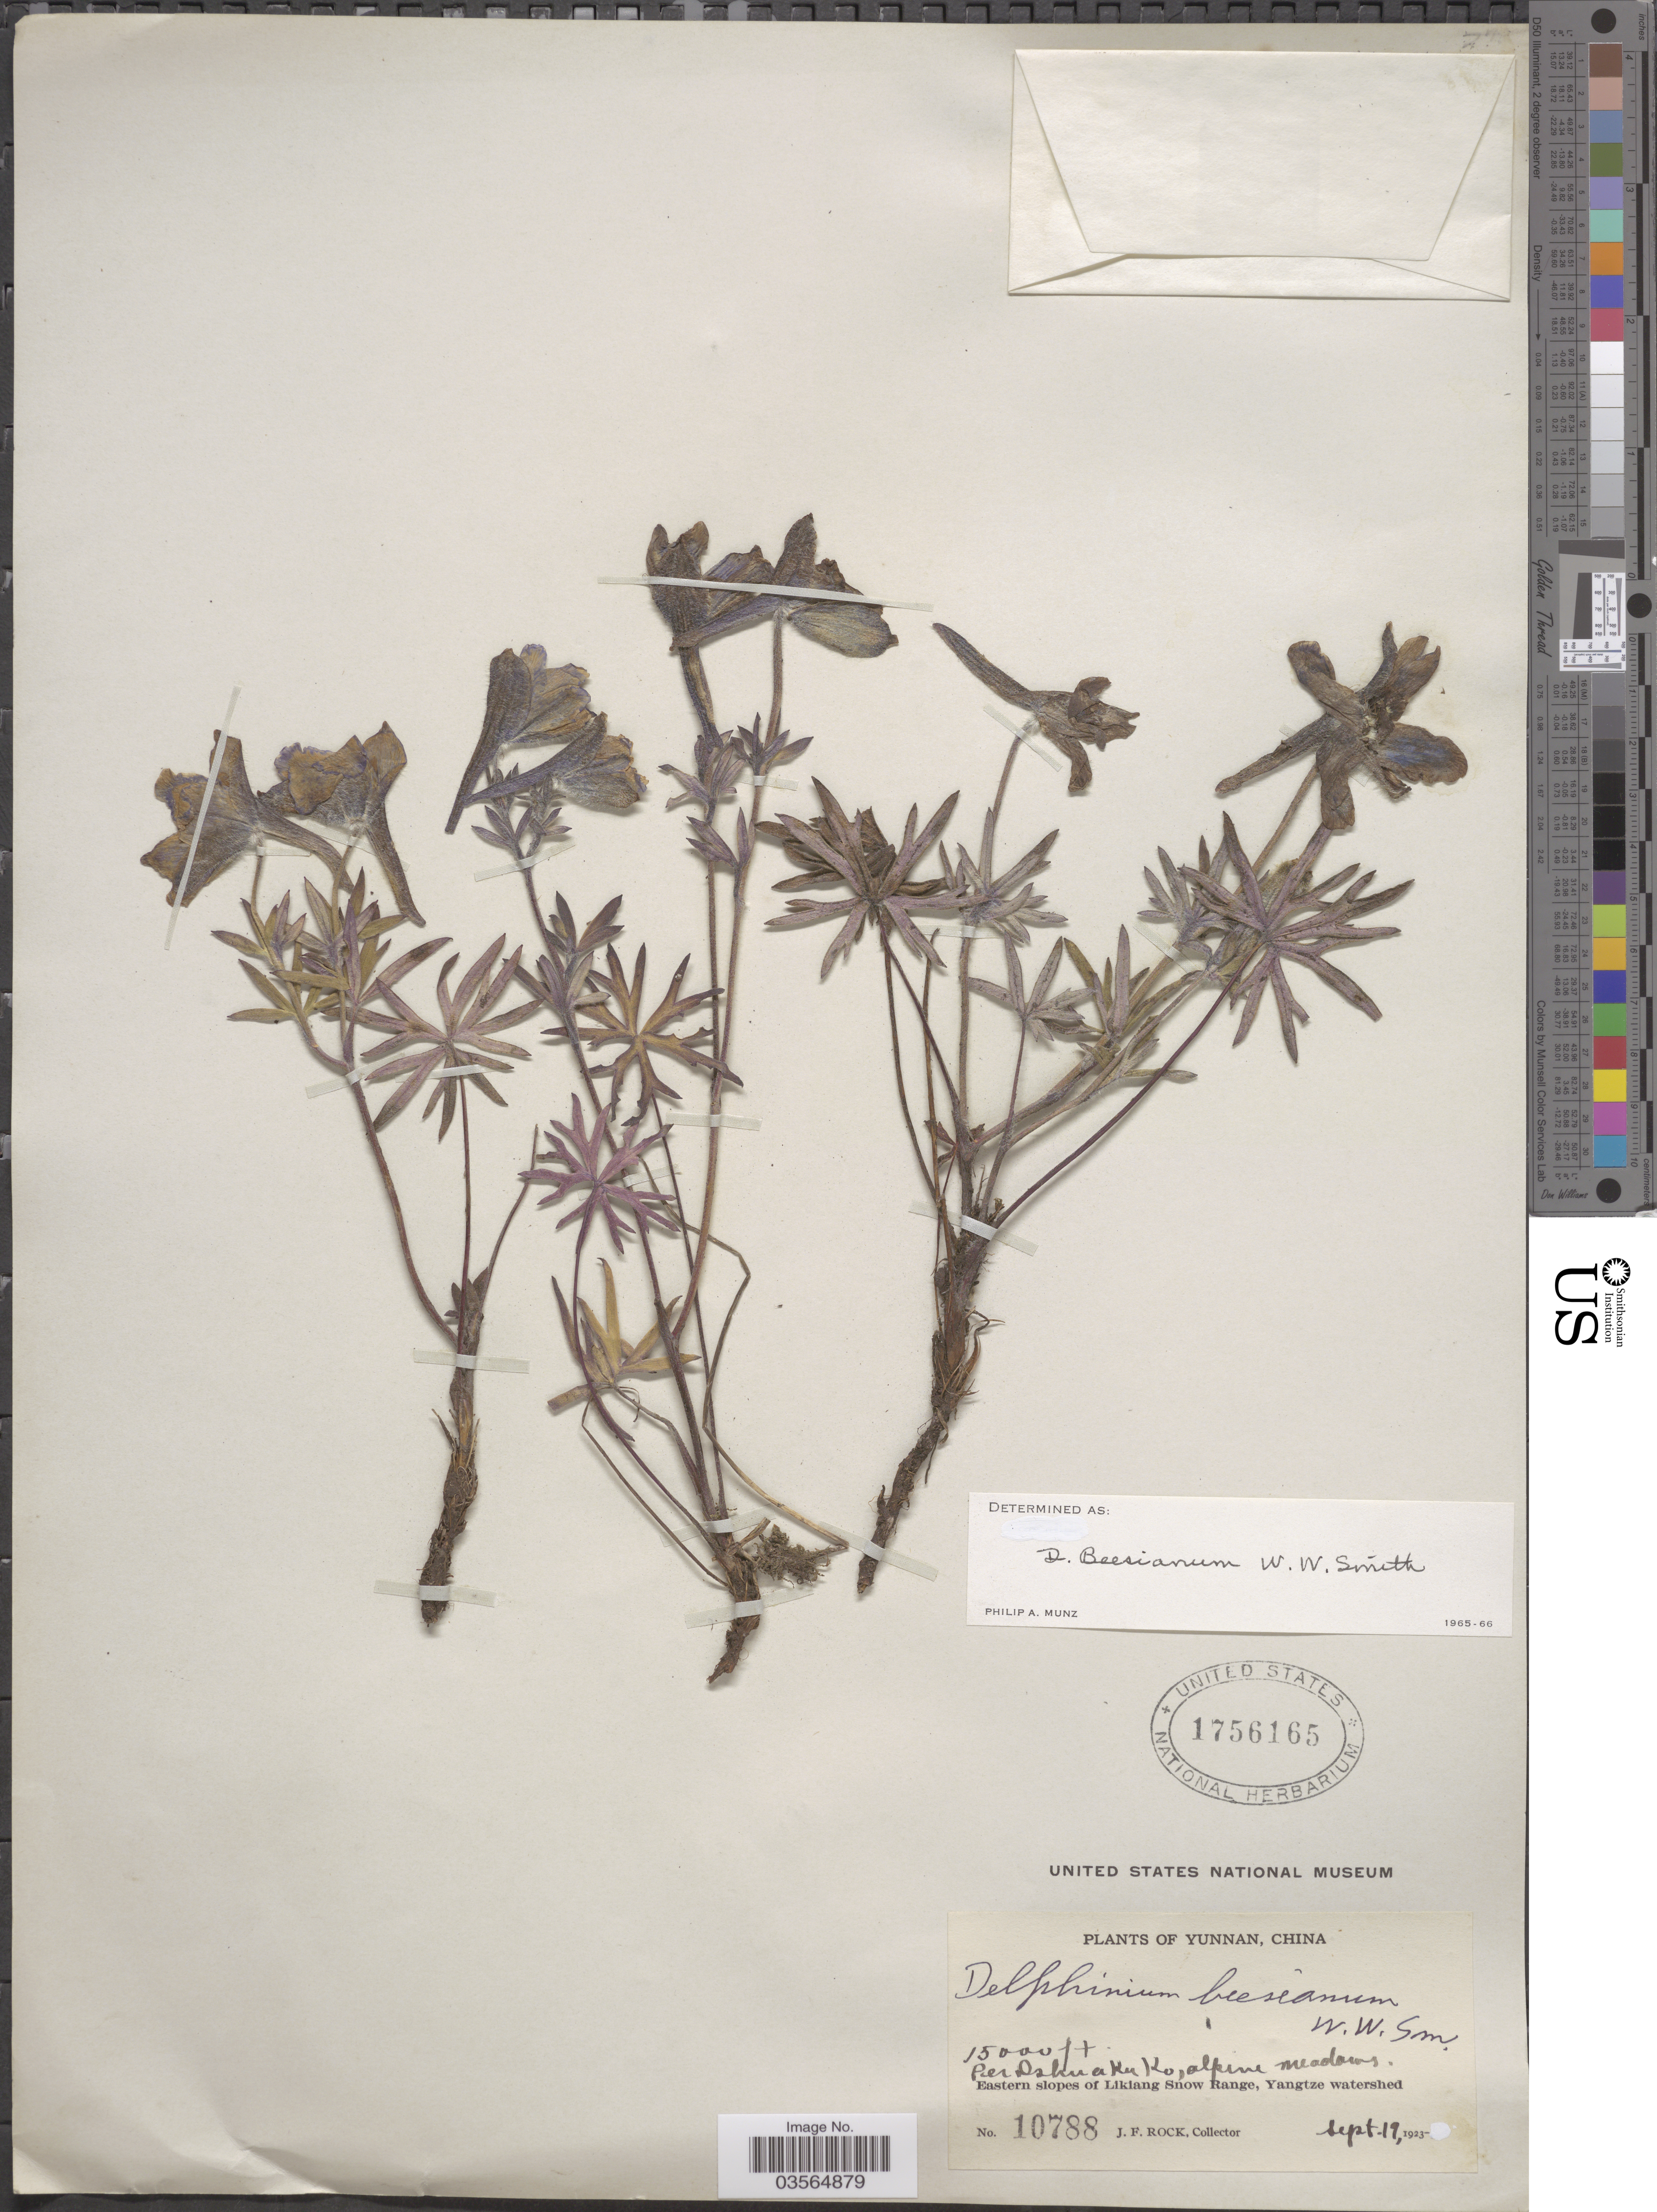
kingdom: Plantae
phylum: Tracheophyta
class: Magnoliopsida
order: Ranunculales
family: Ranunculaceae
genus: Delphinium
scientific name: Delphinium beesianum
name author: W.W. Sm.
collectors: J. Rock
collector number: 10788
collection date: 1923-09-19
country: China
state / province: Yunnan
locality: Per Dashua Ku Ko, alpine meadows. Eastern slopes of Likiang Snow Range, Yangtze watershed.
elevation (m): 4572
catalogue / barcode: US 1756165